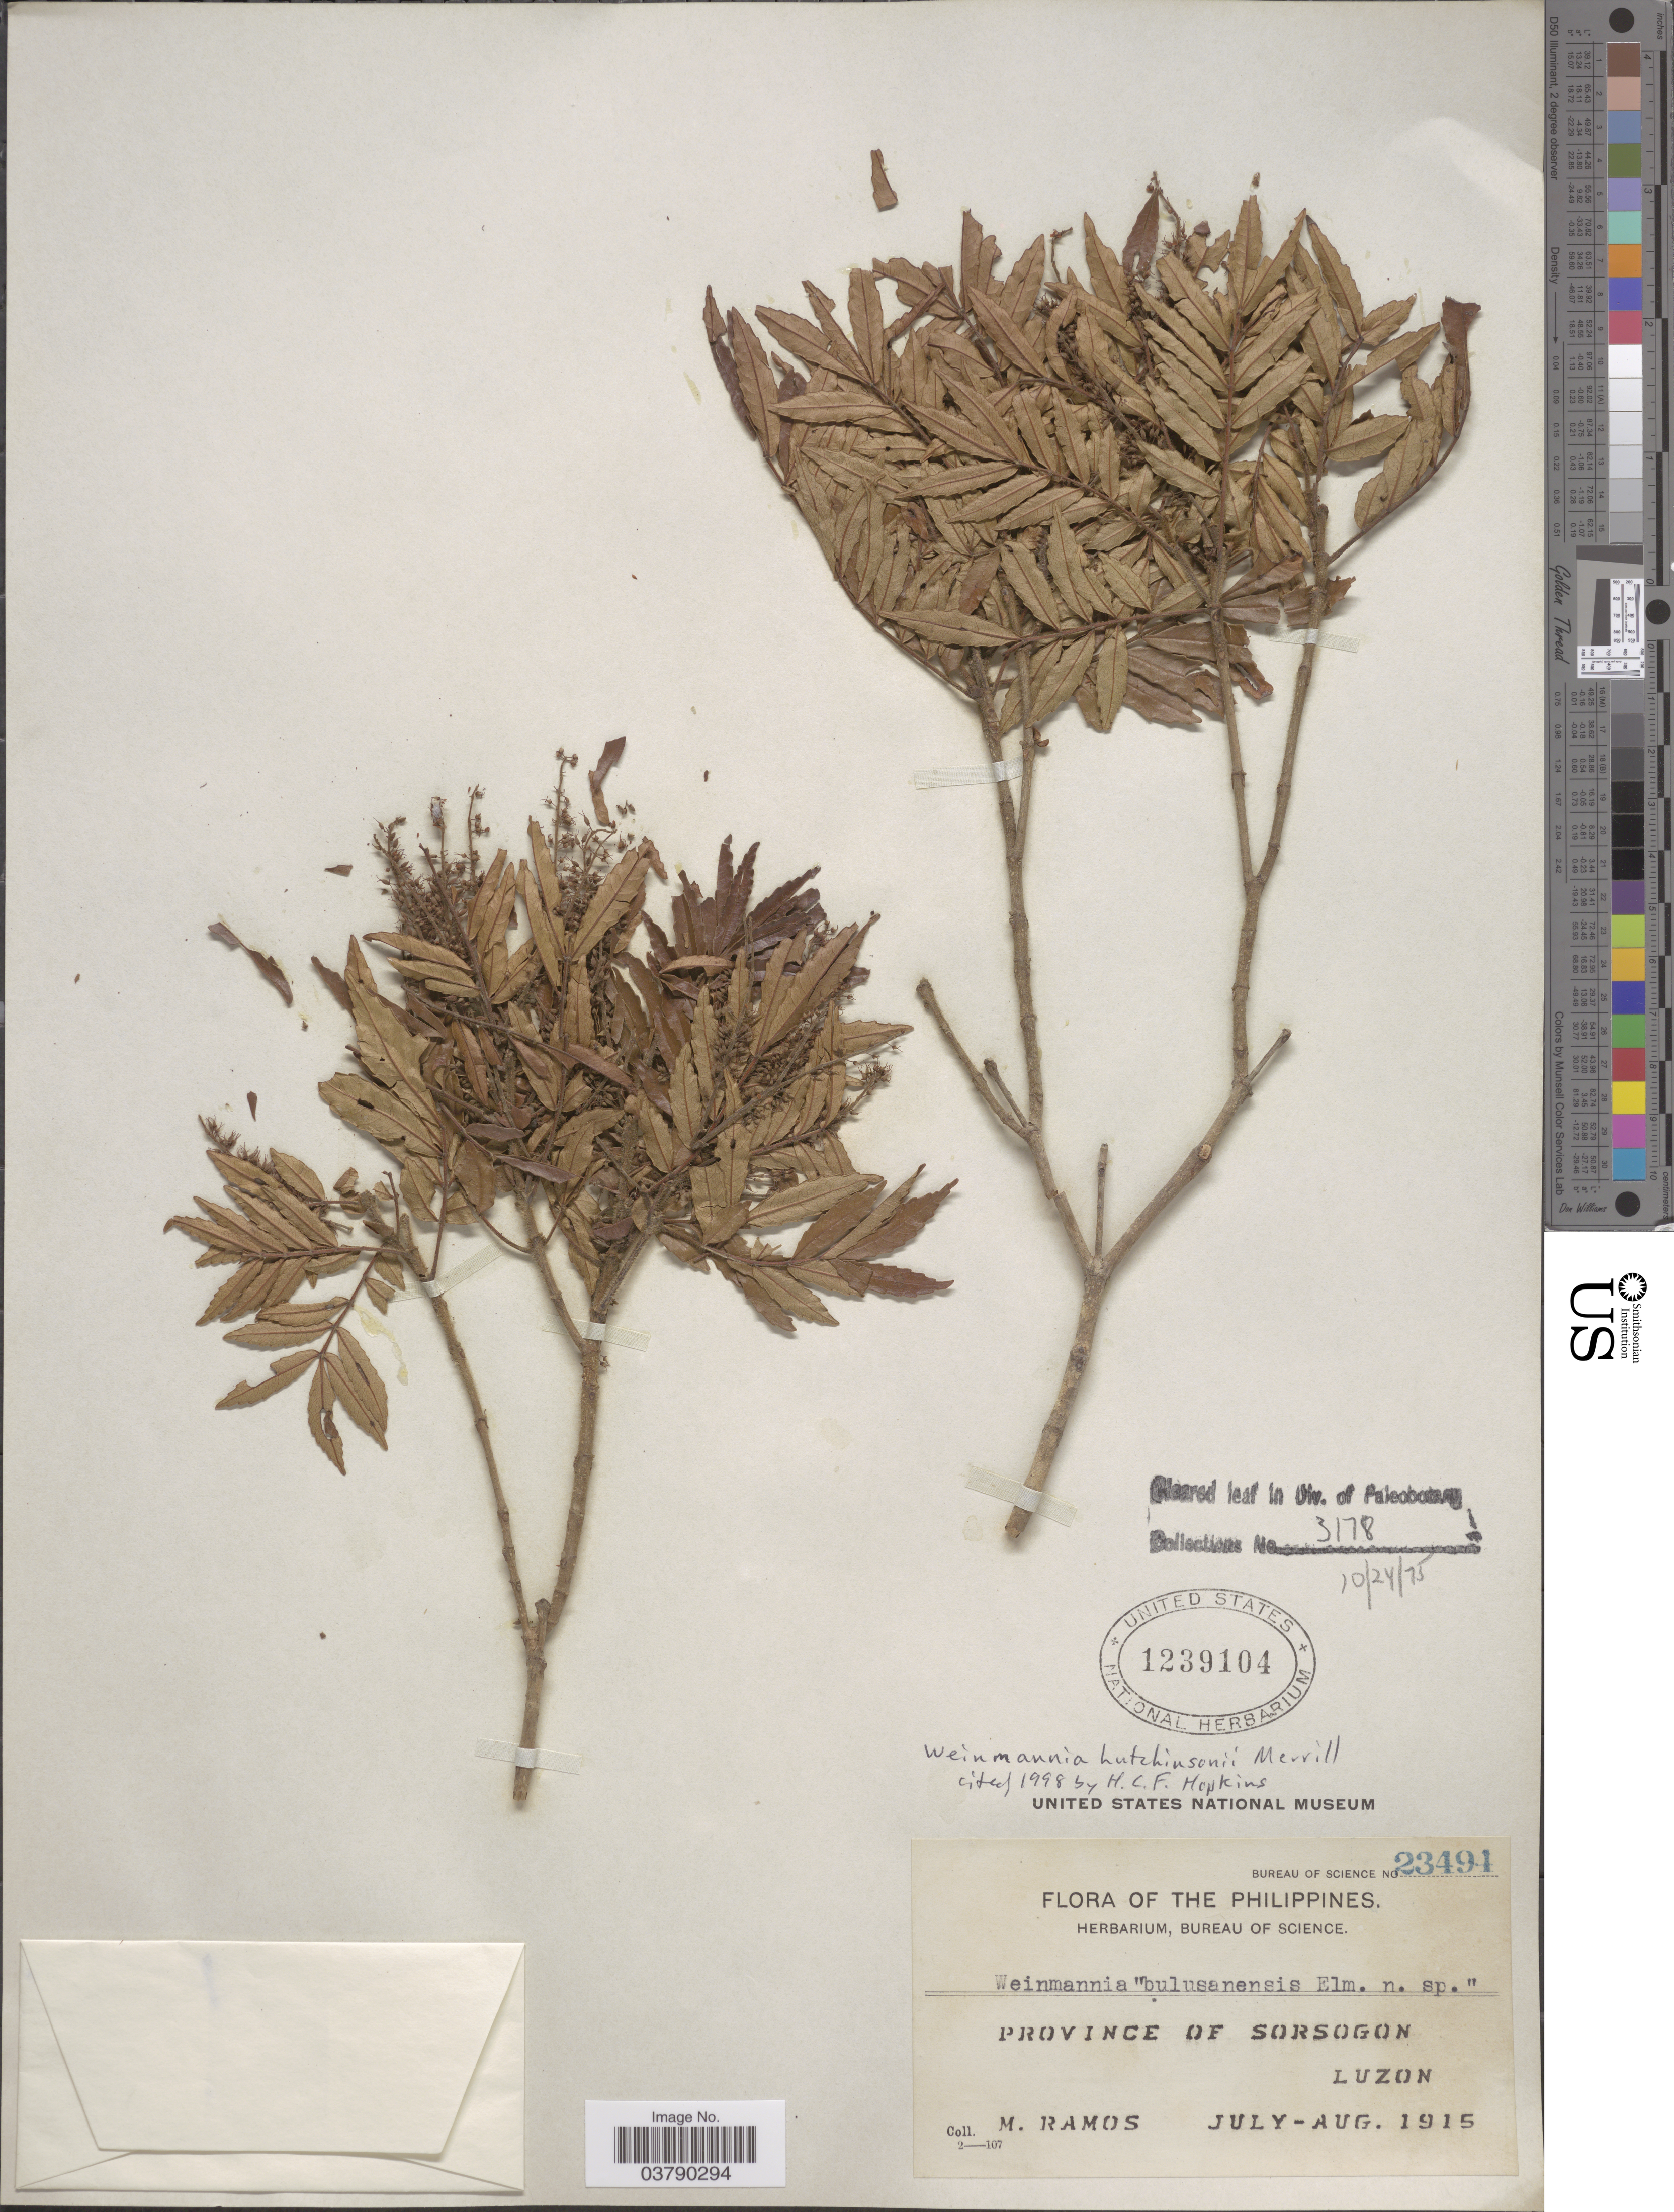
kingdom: Plantae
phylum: Tracheophyta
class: Magnoliopsida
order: Oxalidales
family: Cunoniaceae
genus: Pterophylla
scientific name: Pterophylla hutchinsonii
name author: (Merr.) Pillon & H.C. Hopkins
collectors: M. Ramos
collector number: Bureau of Science 23491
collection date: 1915-07/1915-08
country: Philippines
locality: Province of Sorsogon, Luzon.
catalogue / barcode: US 1239104